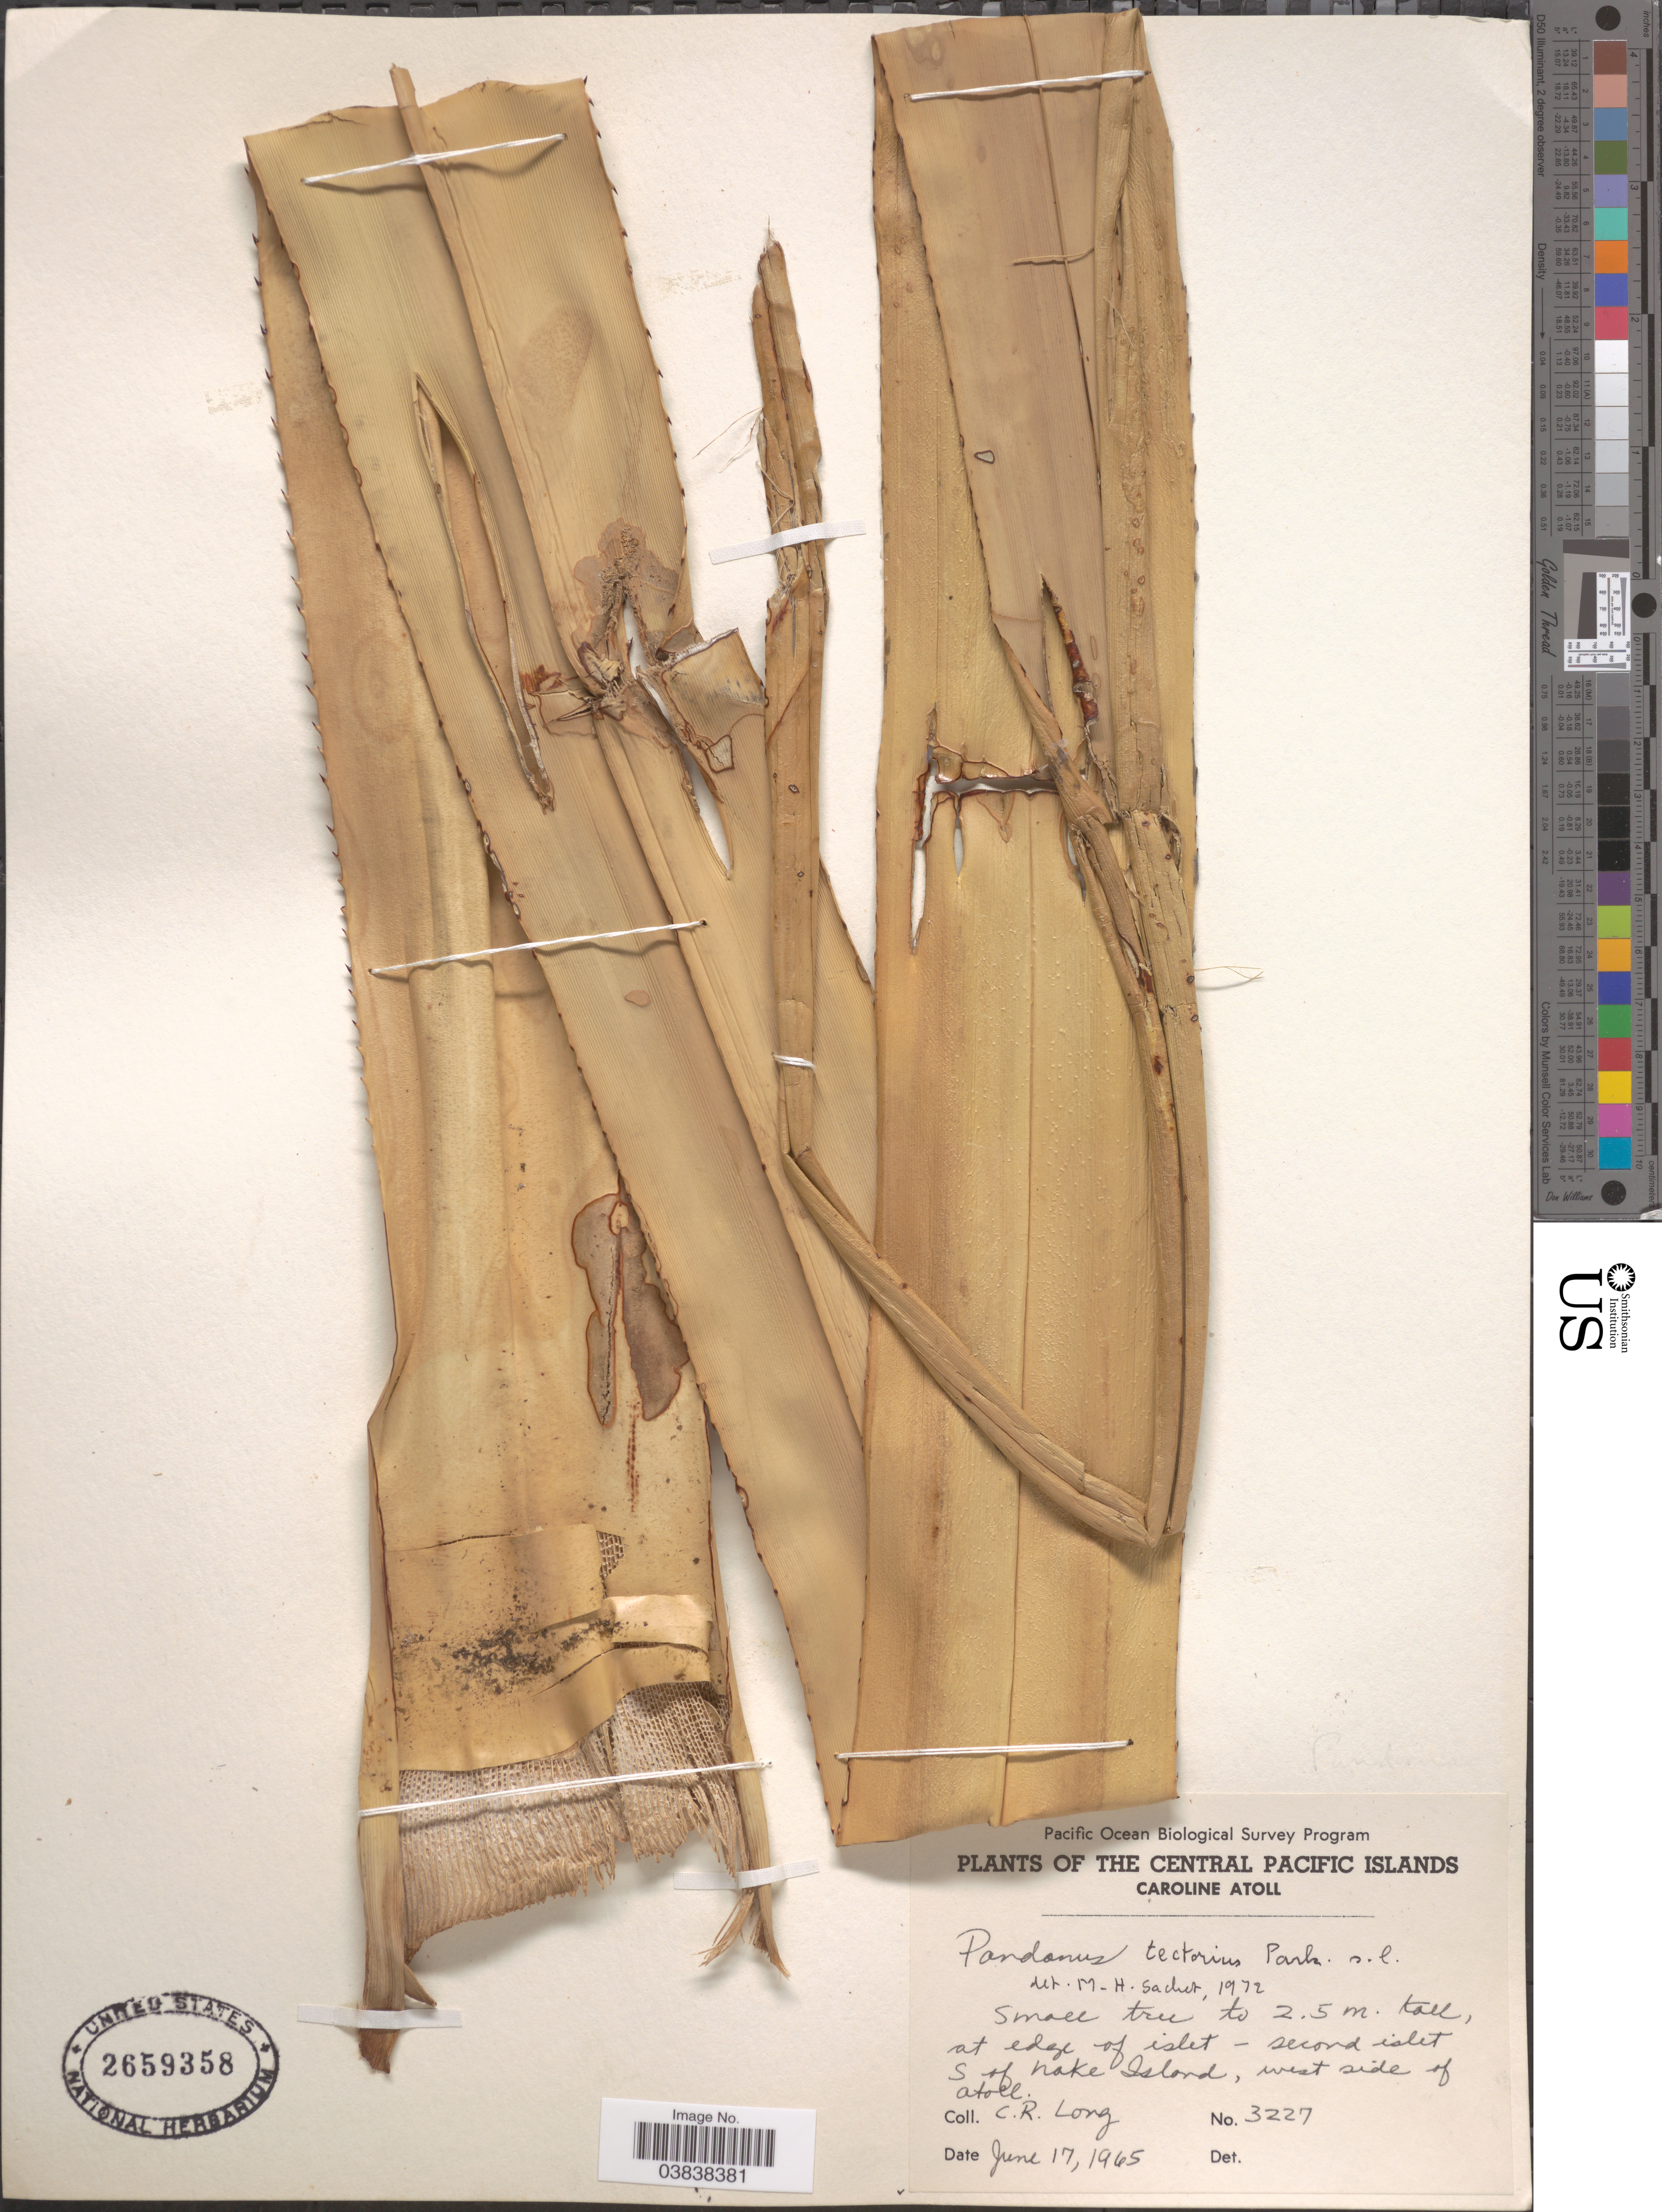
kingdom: Plantae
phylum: Tracheophyta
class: Liliopsida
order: Pandanales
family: Pandanaceae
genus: Pandanus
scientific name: Pandanus tectorius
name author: Parkinson ex DuRoi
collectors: C. R. Long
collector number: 3227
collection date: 1965-06-17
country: Kiribati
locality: Central Pacific Islands. Caroline Atoll. At edge of islet - second islet S of Lake Island, west side of Atoll.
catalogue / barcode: US 2659358